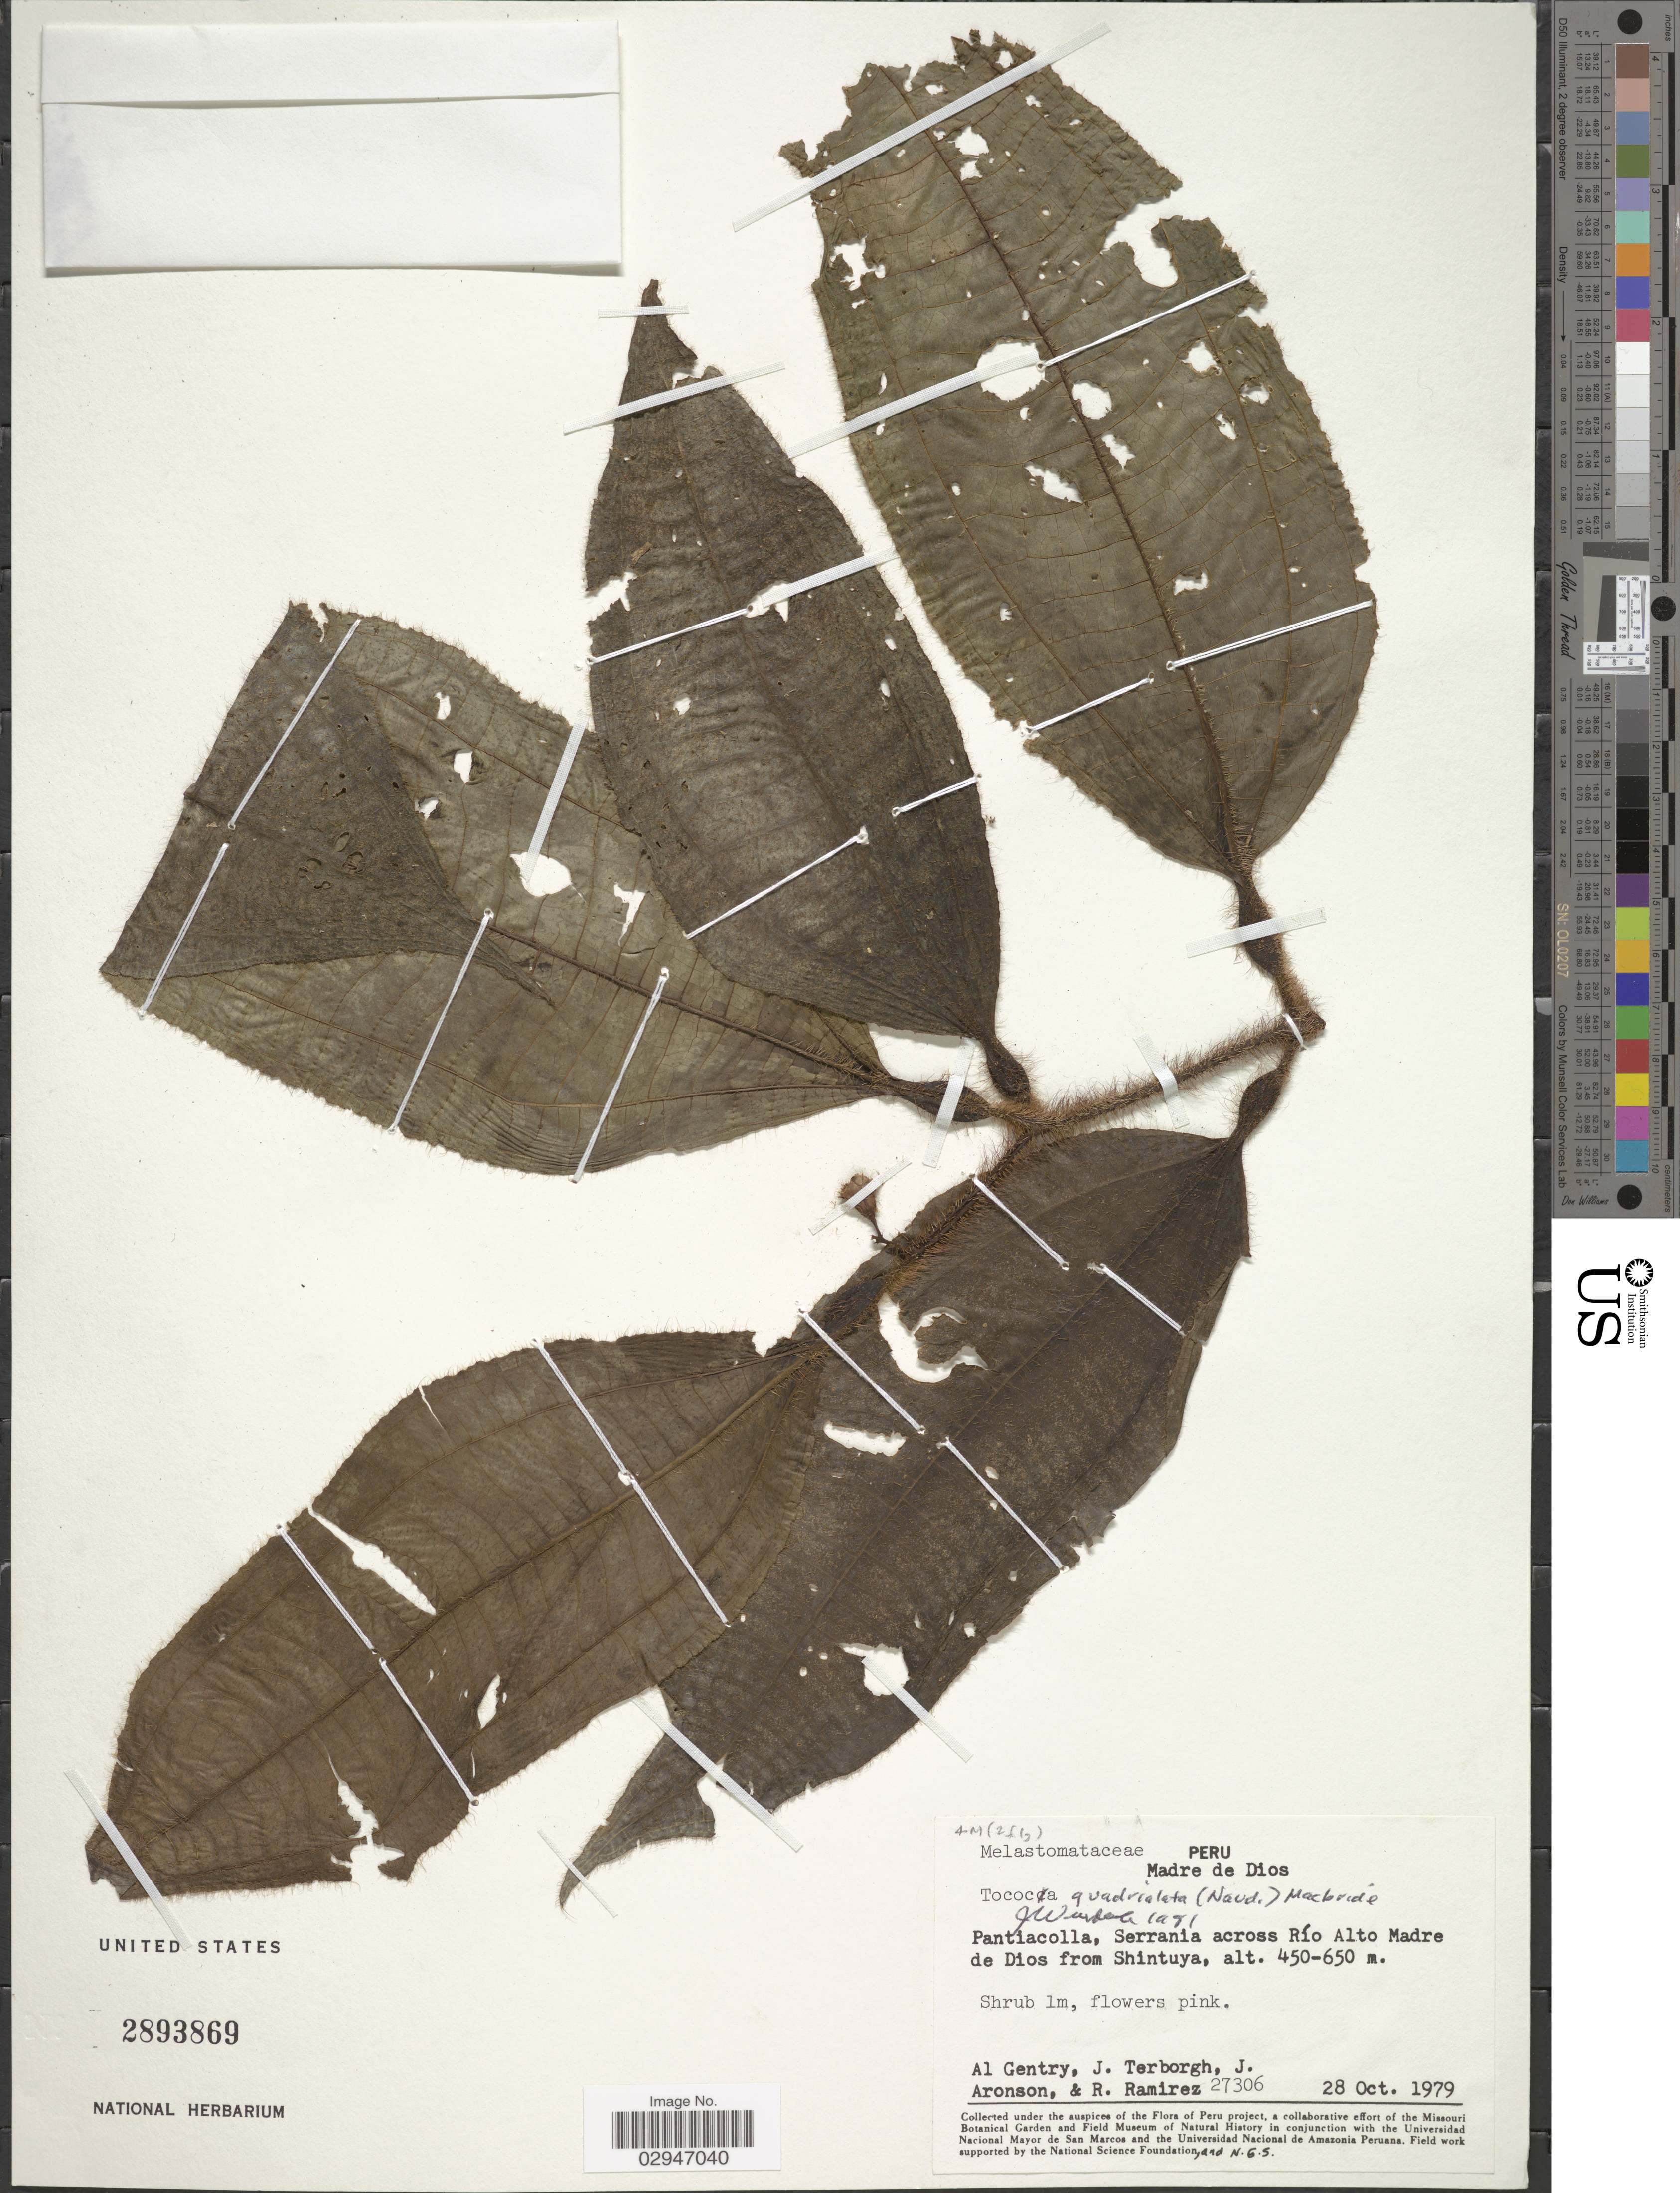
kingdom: Plantae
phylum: Tracheophyta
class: Magnoliopsida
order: Myrtales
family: Melastomataceae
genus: Tococa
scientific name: Tococa quadrialata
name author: (Naudin) J.F. Macbr.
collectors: A. H. Gentry, J. Terborgh, J. Aronson & R. Ramirez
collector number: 27306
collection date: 1979-10-28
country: Peru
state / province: Madre de Dios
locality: Pantiacolla, Serrania across Río Alto Madre de Dios from Shintuya.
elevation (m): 450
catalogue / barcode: US 2893869